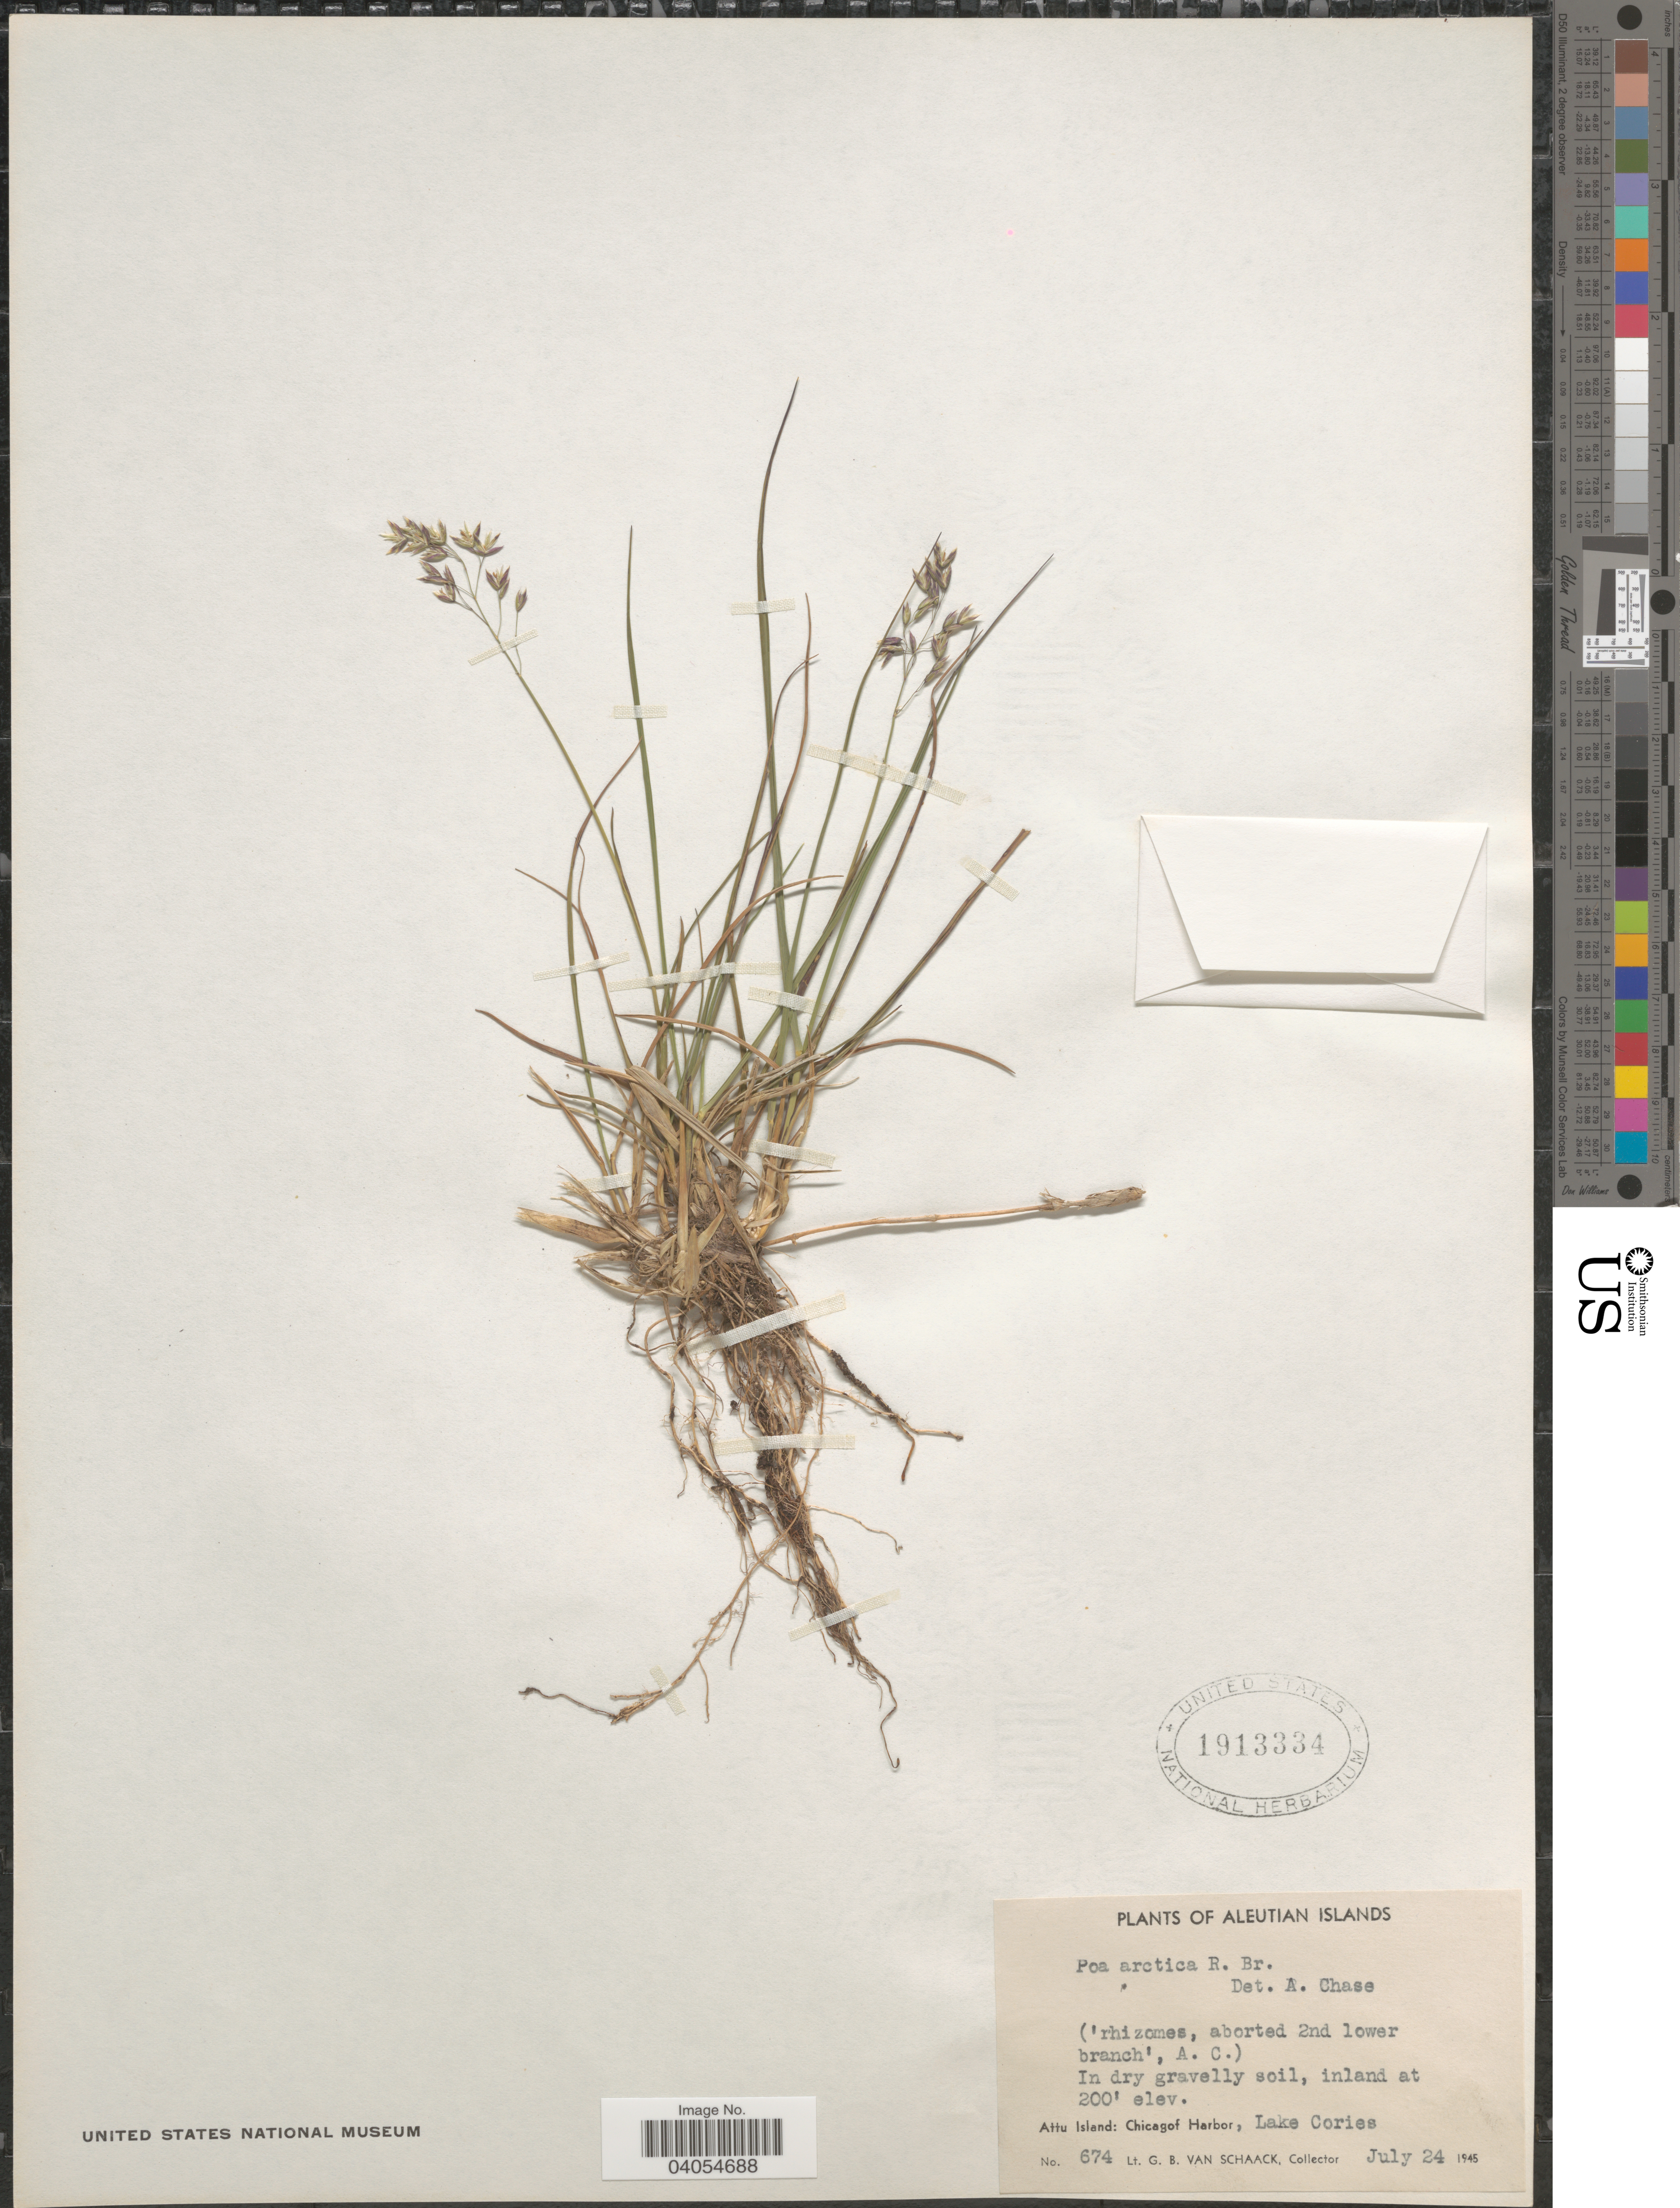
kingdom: Plantae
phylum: Tracheophyta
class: Liliopsida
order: Poales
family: Poaceae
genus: Poa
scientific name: Poa arctica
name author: R. Br.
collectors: G. Van Schaack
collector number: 674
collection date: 1945-07-24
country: United States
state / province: Alaska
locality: Aleutian Islands. Attu Island: Chicagof Harbor, Lake Cories.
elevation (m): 61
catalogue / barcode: US 1913334